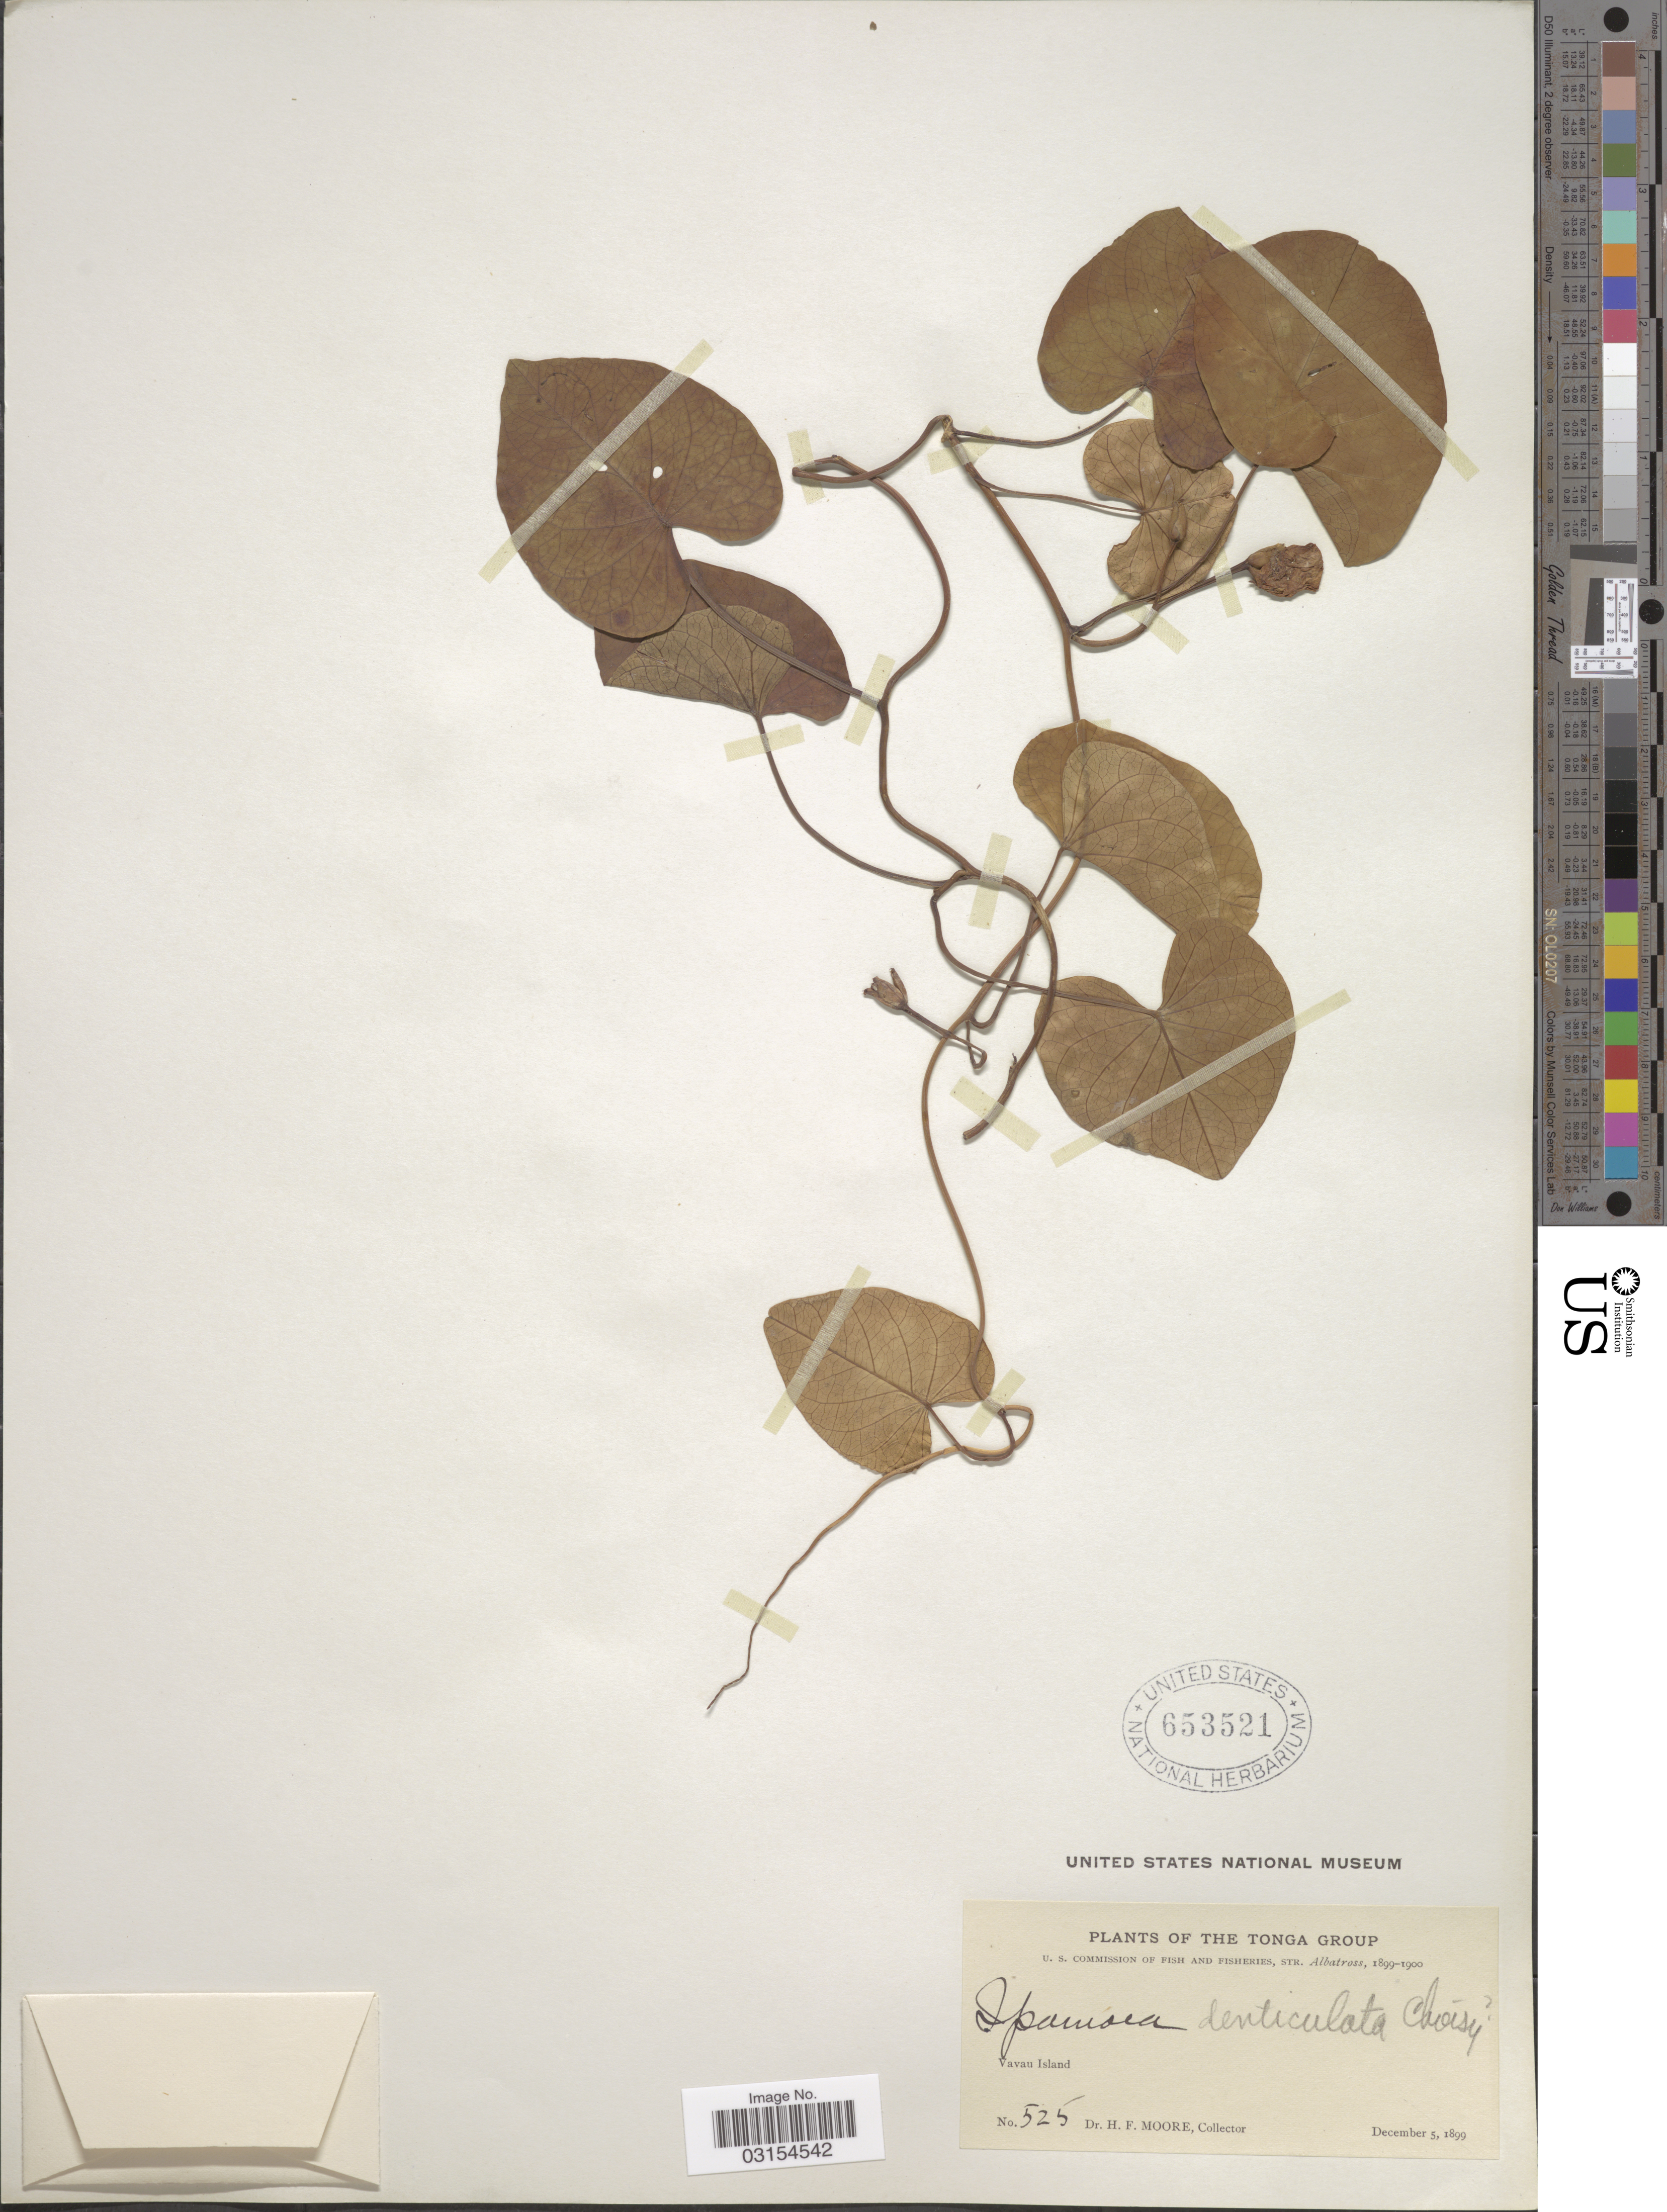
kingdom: Plantae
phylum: Tracheophyta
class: Magnoliopsida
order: Solanales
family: Convolvulaceae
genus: Ipomoea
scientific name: Ipomoea littoralis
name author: Blume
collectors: H. F. Moore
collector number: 525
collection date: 1899-12-05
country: Tonga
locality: Tonga Group. Vavau Island.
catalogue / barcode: US 653521